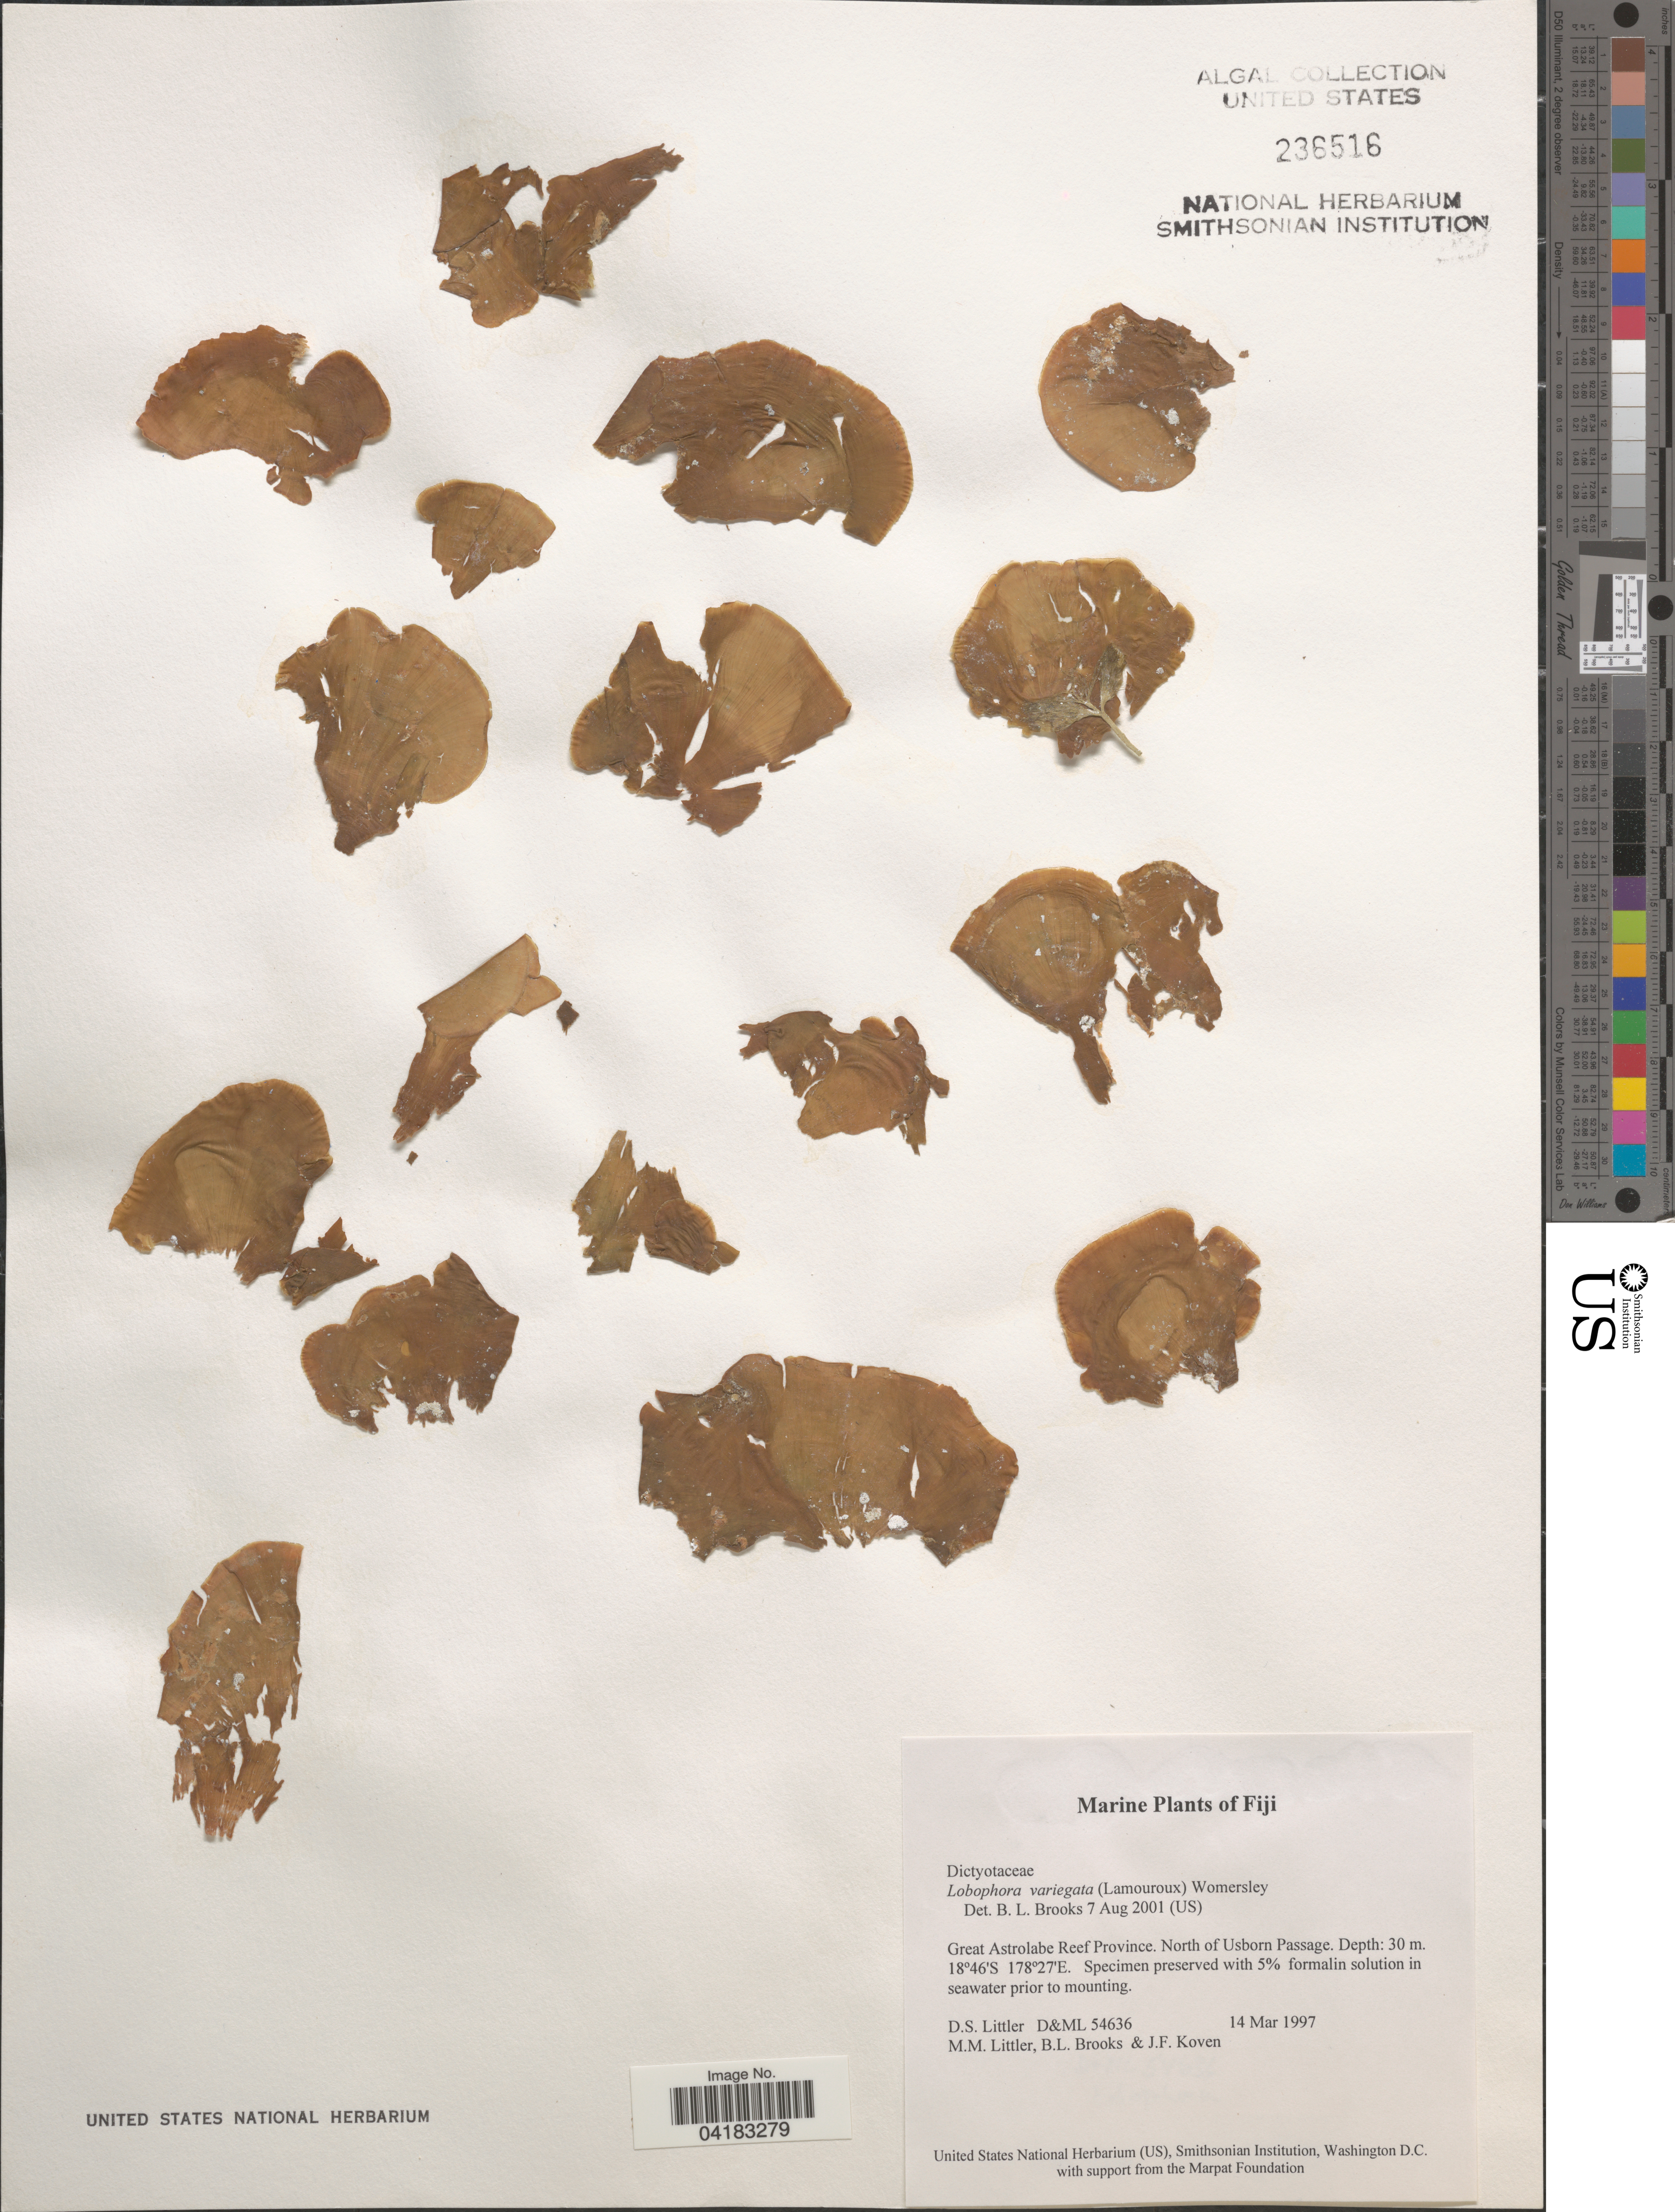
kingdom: Chromista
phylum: Ochrophyta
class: Phaeophyceae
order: Dictyotales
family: Dictyotaceae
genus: Lobophora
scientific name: Lobophora variegata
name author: (J.V.Lamouroux) Womersley & E.C. Oliveira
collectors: D. S. Littler, B. Brooks & J. Koven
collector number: D&ML54636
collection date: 1997-03-14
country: Fiji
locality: Great Astrolabe Reef Province. North of Usborn Passage.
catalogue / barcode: US 236516